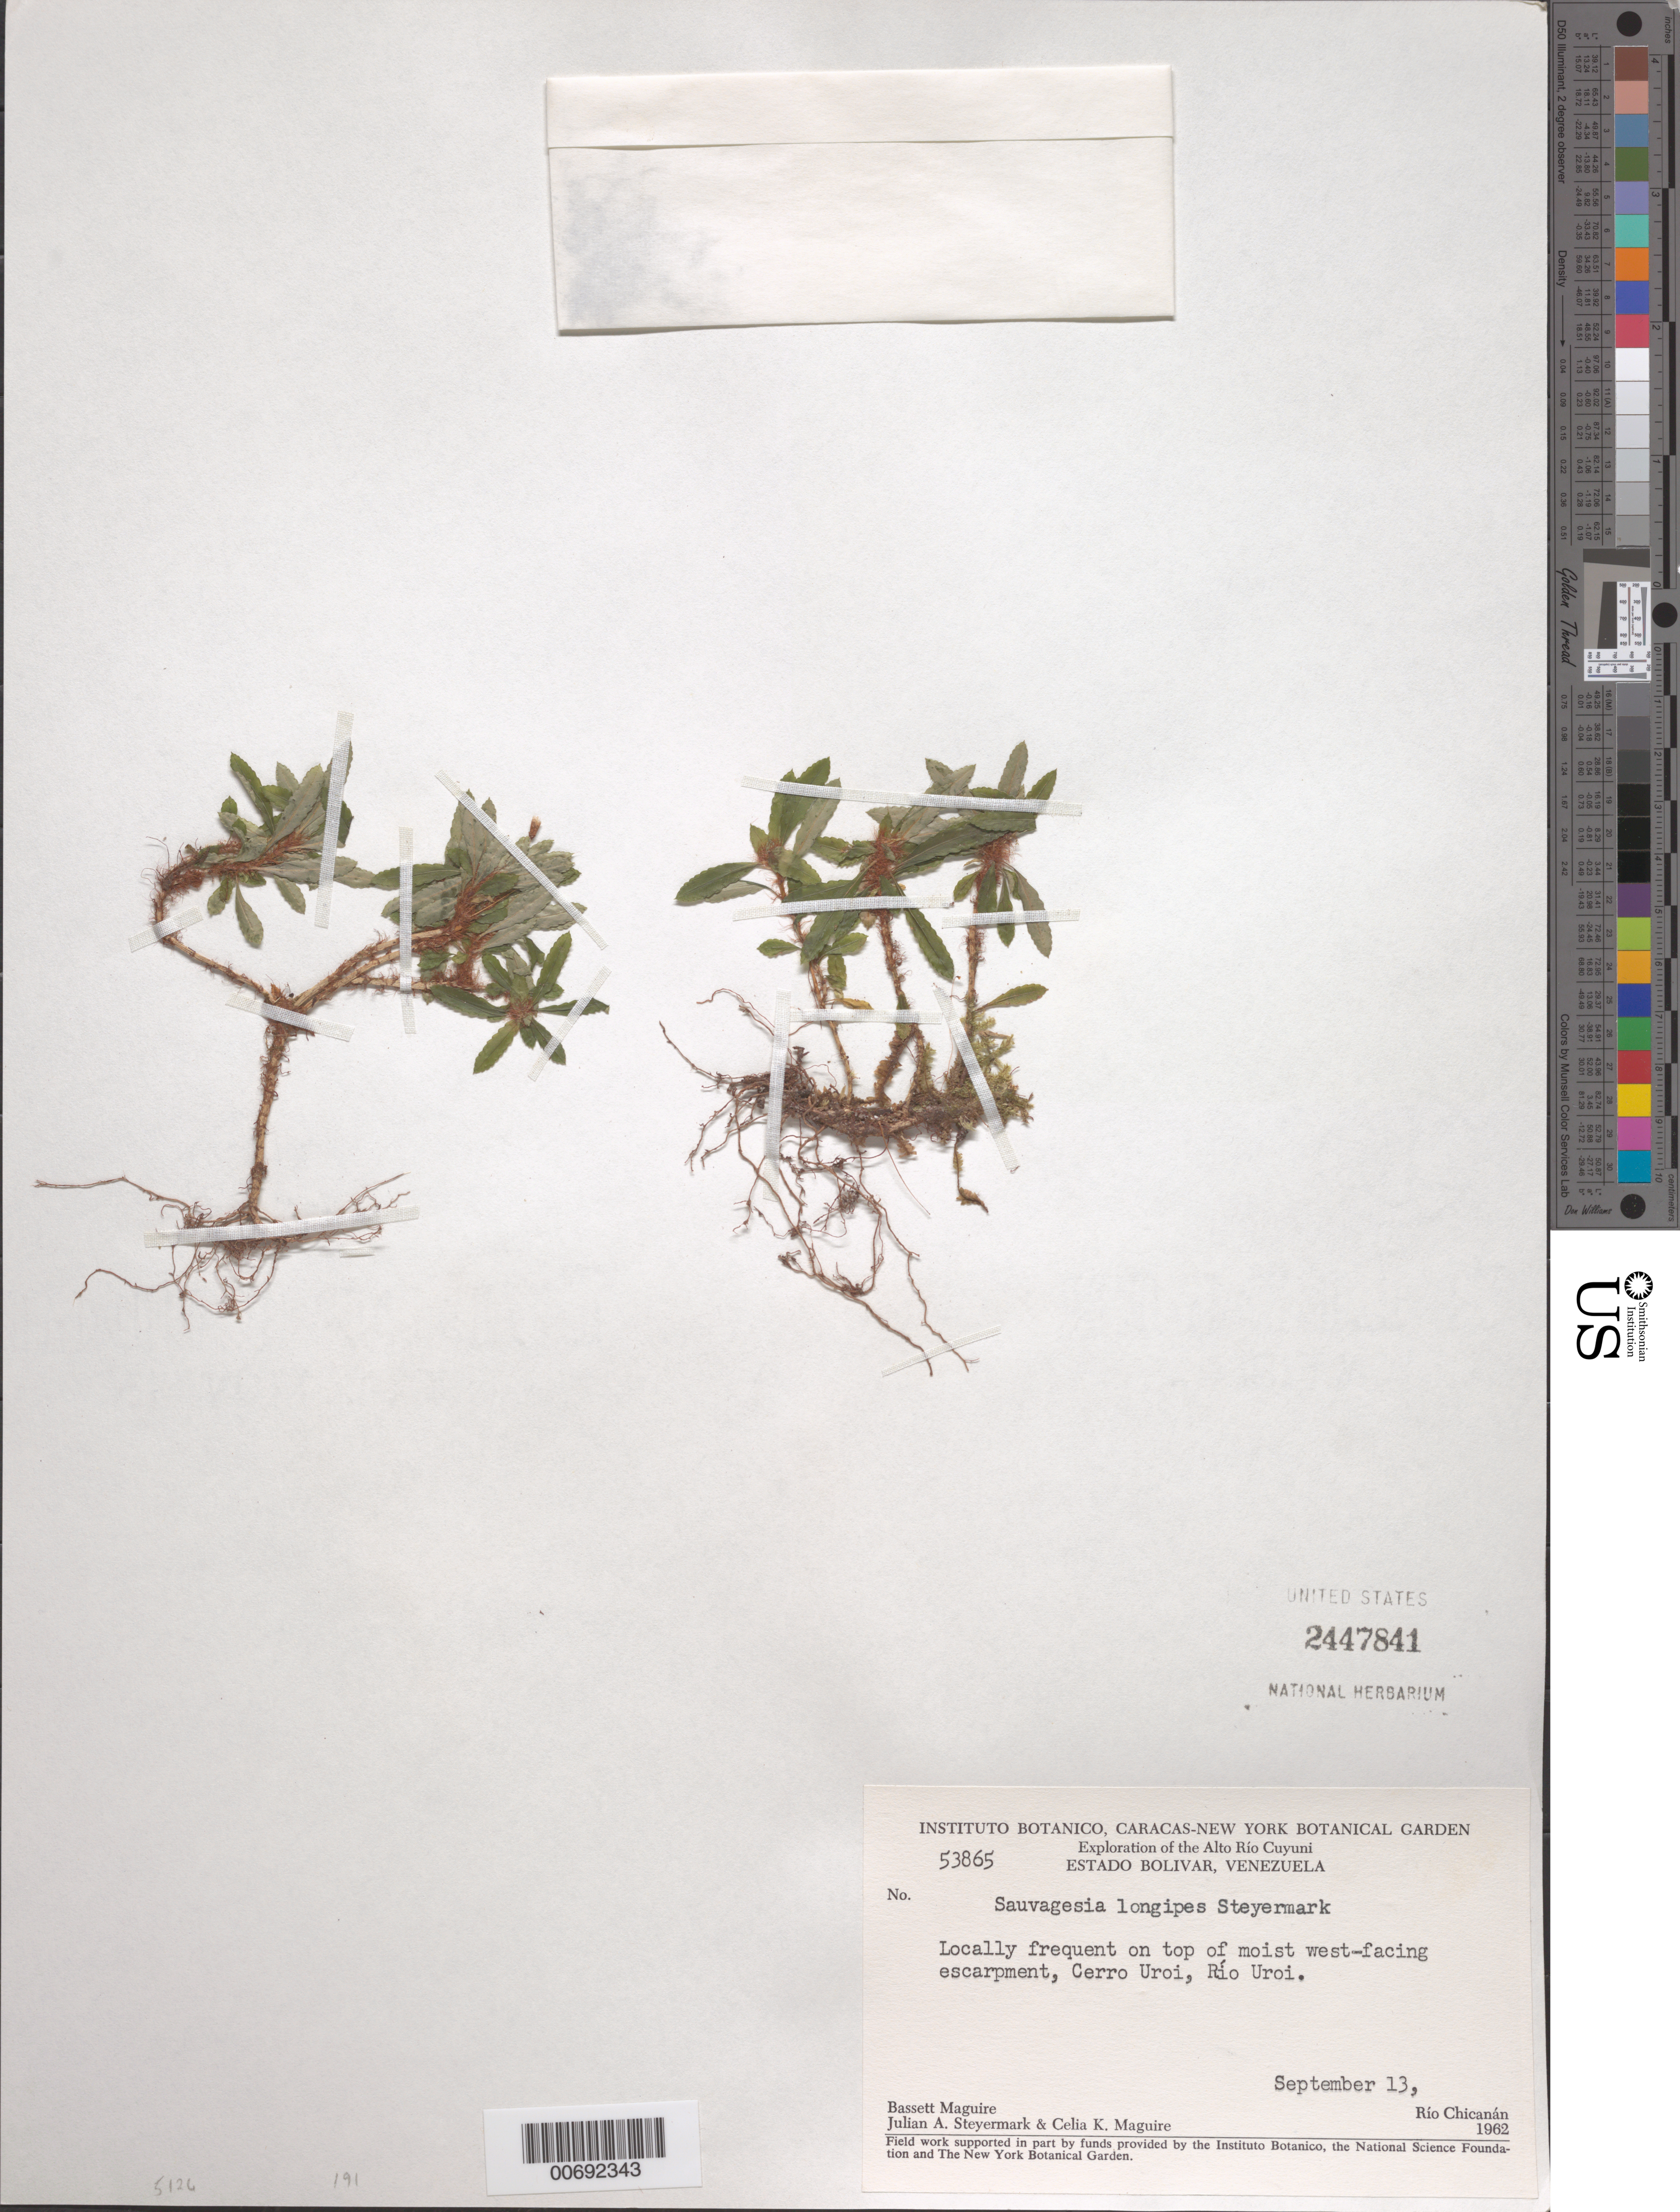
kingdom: Plantae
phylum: Tracheophyta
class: Magnoliopsida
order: Malpighiales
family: Ochnaceae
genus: Sauvagesia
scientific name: Sauvagesia longipes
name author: Steyerm.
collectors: B. Maguire, J. Steyermark & C. K. Maguire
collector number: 53865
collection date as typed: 13-Sep-62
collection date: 1962-09-13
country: Venezuela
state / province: Bolívar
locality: Alto Río Cuyuni, Cerro Uroi, Río Uroi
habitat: Top of moist west facing escarpment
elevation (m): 1000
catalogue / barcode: US 2447841